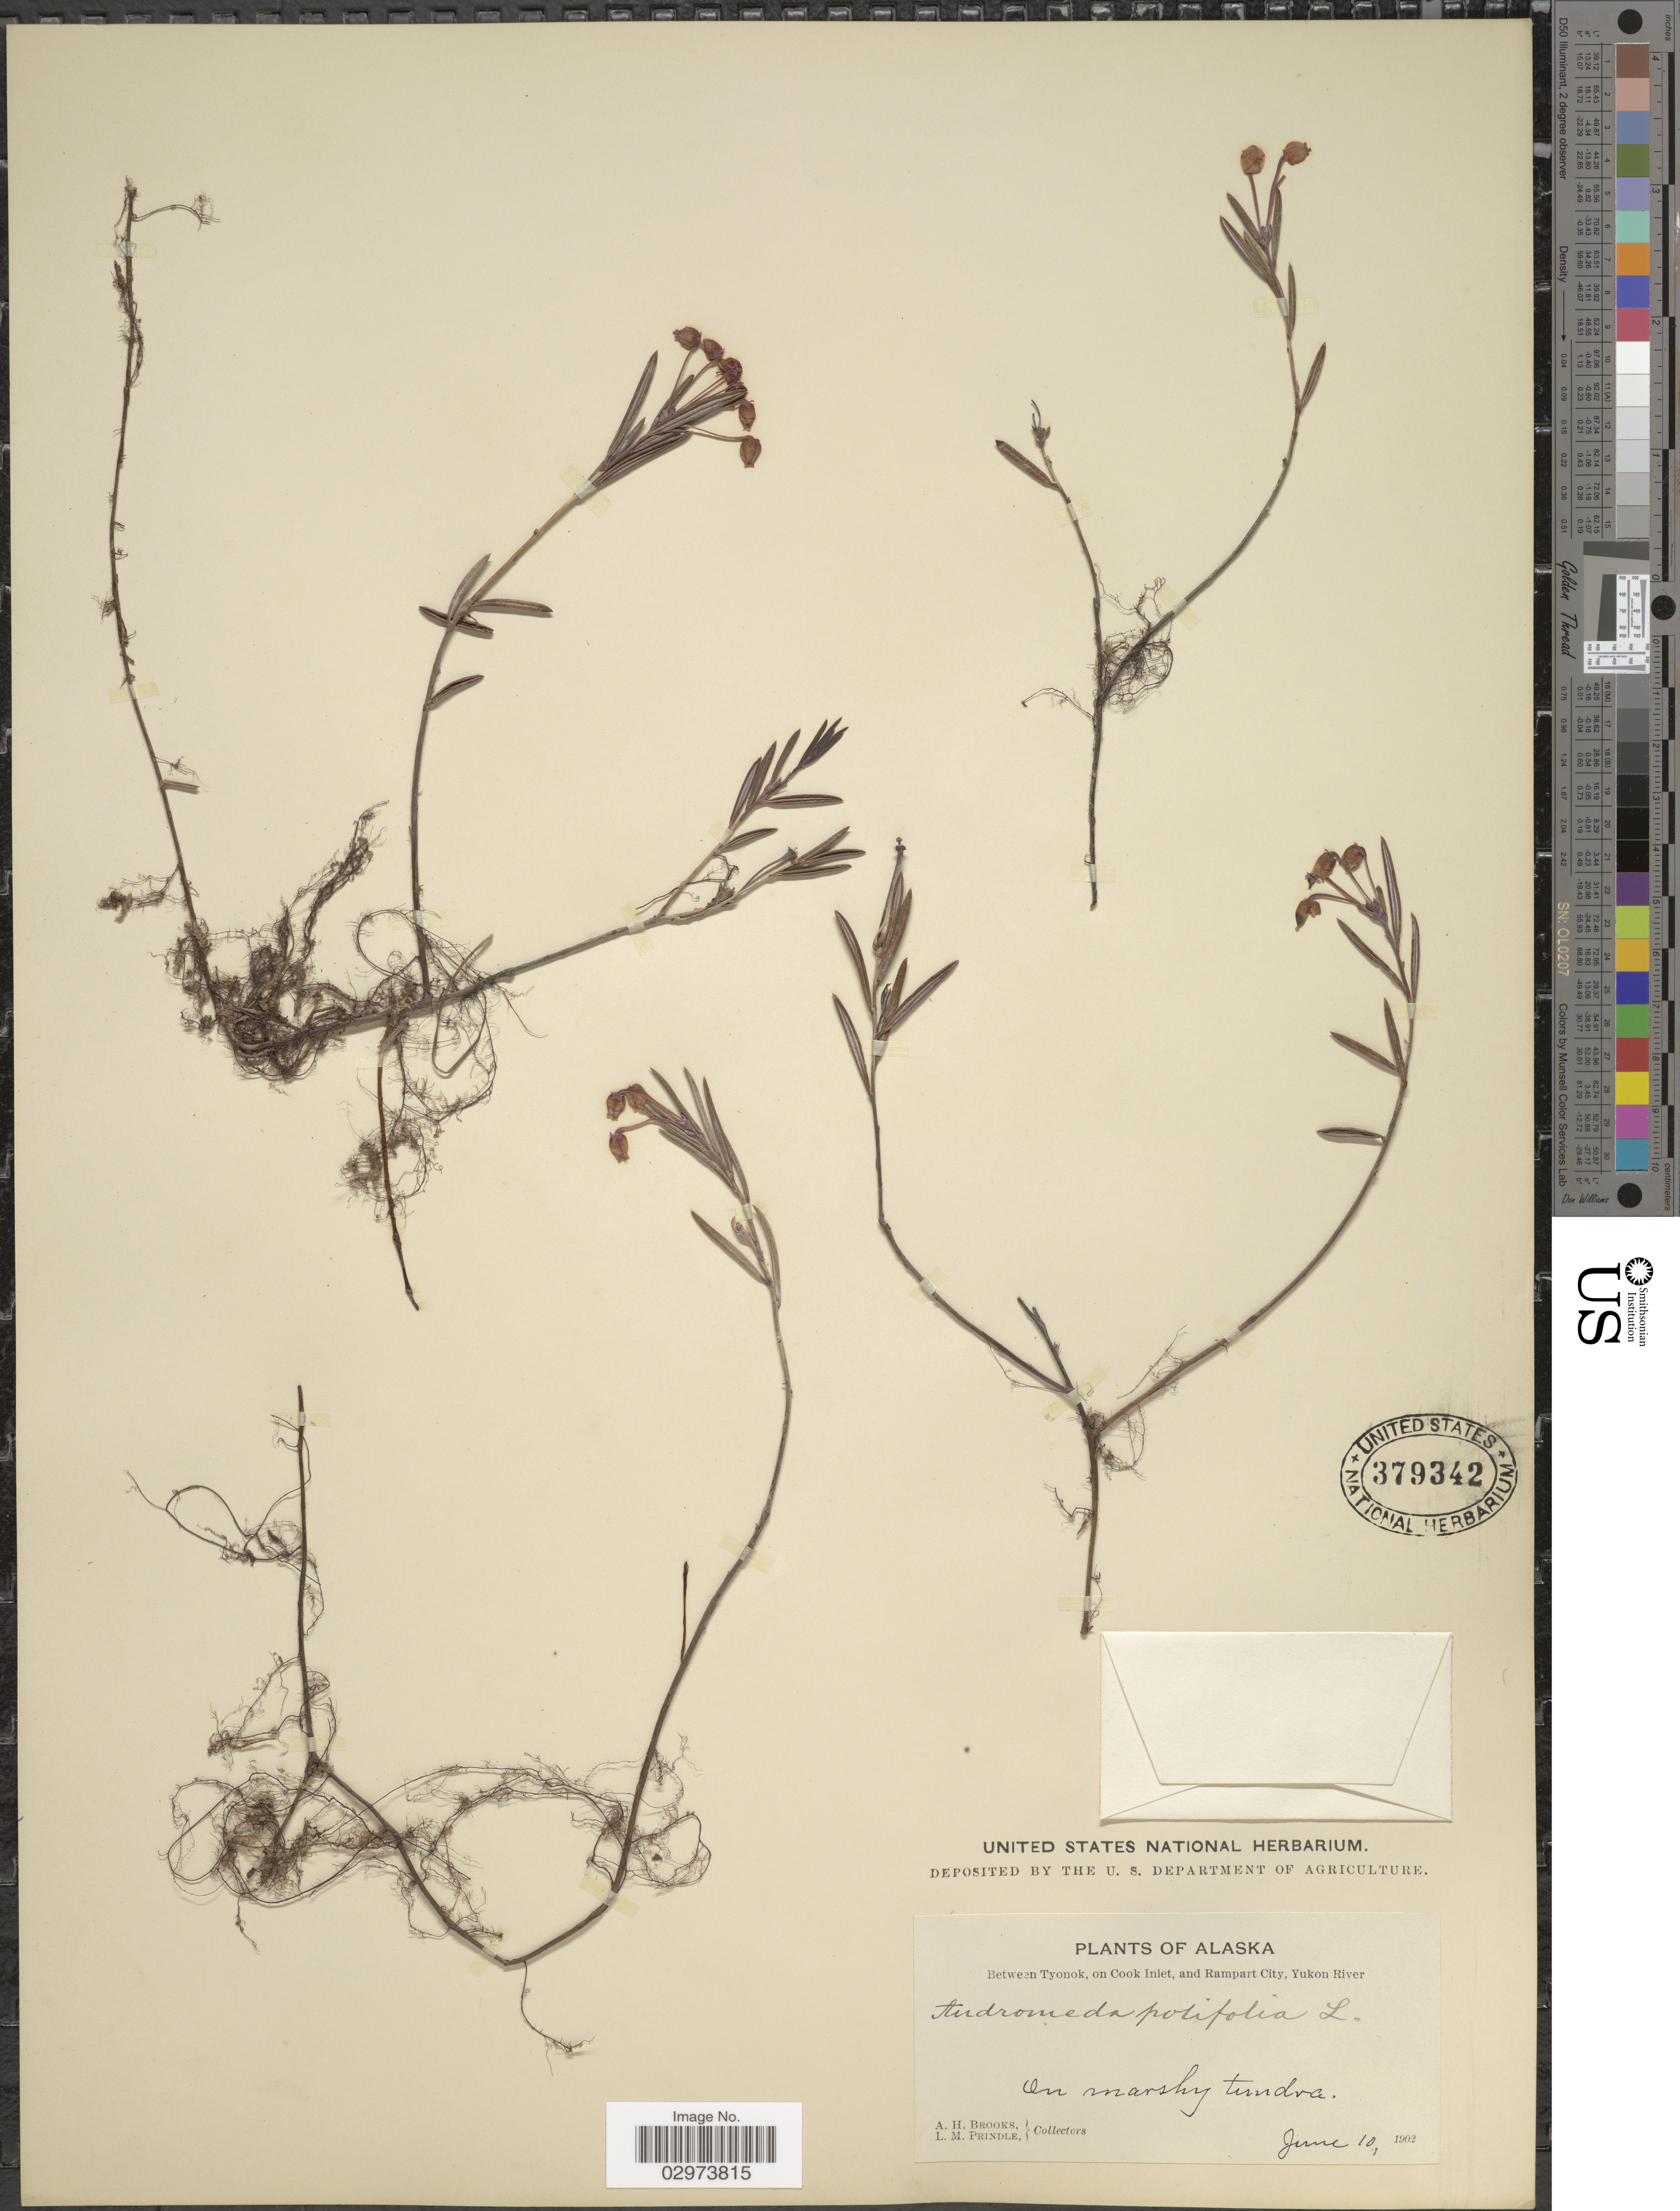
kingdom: Plantae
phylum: Tracheophyta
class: Magnoliopsida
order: Ericales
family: Ericaceae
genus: Andromeda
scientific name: Andromeda polifolia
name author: L.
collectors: A. Brooks & L. Prindle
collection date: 1902-06-10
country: United States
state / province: Alaska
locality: Between Tyonok, on Cook Inlet, and Rampart City, Yukon River.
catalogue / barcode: US 379342